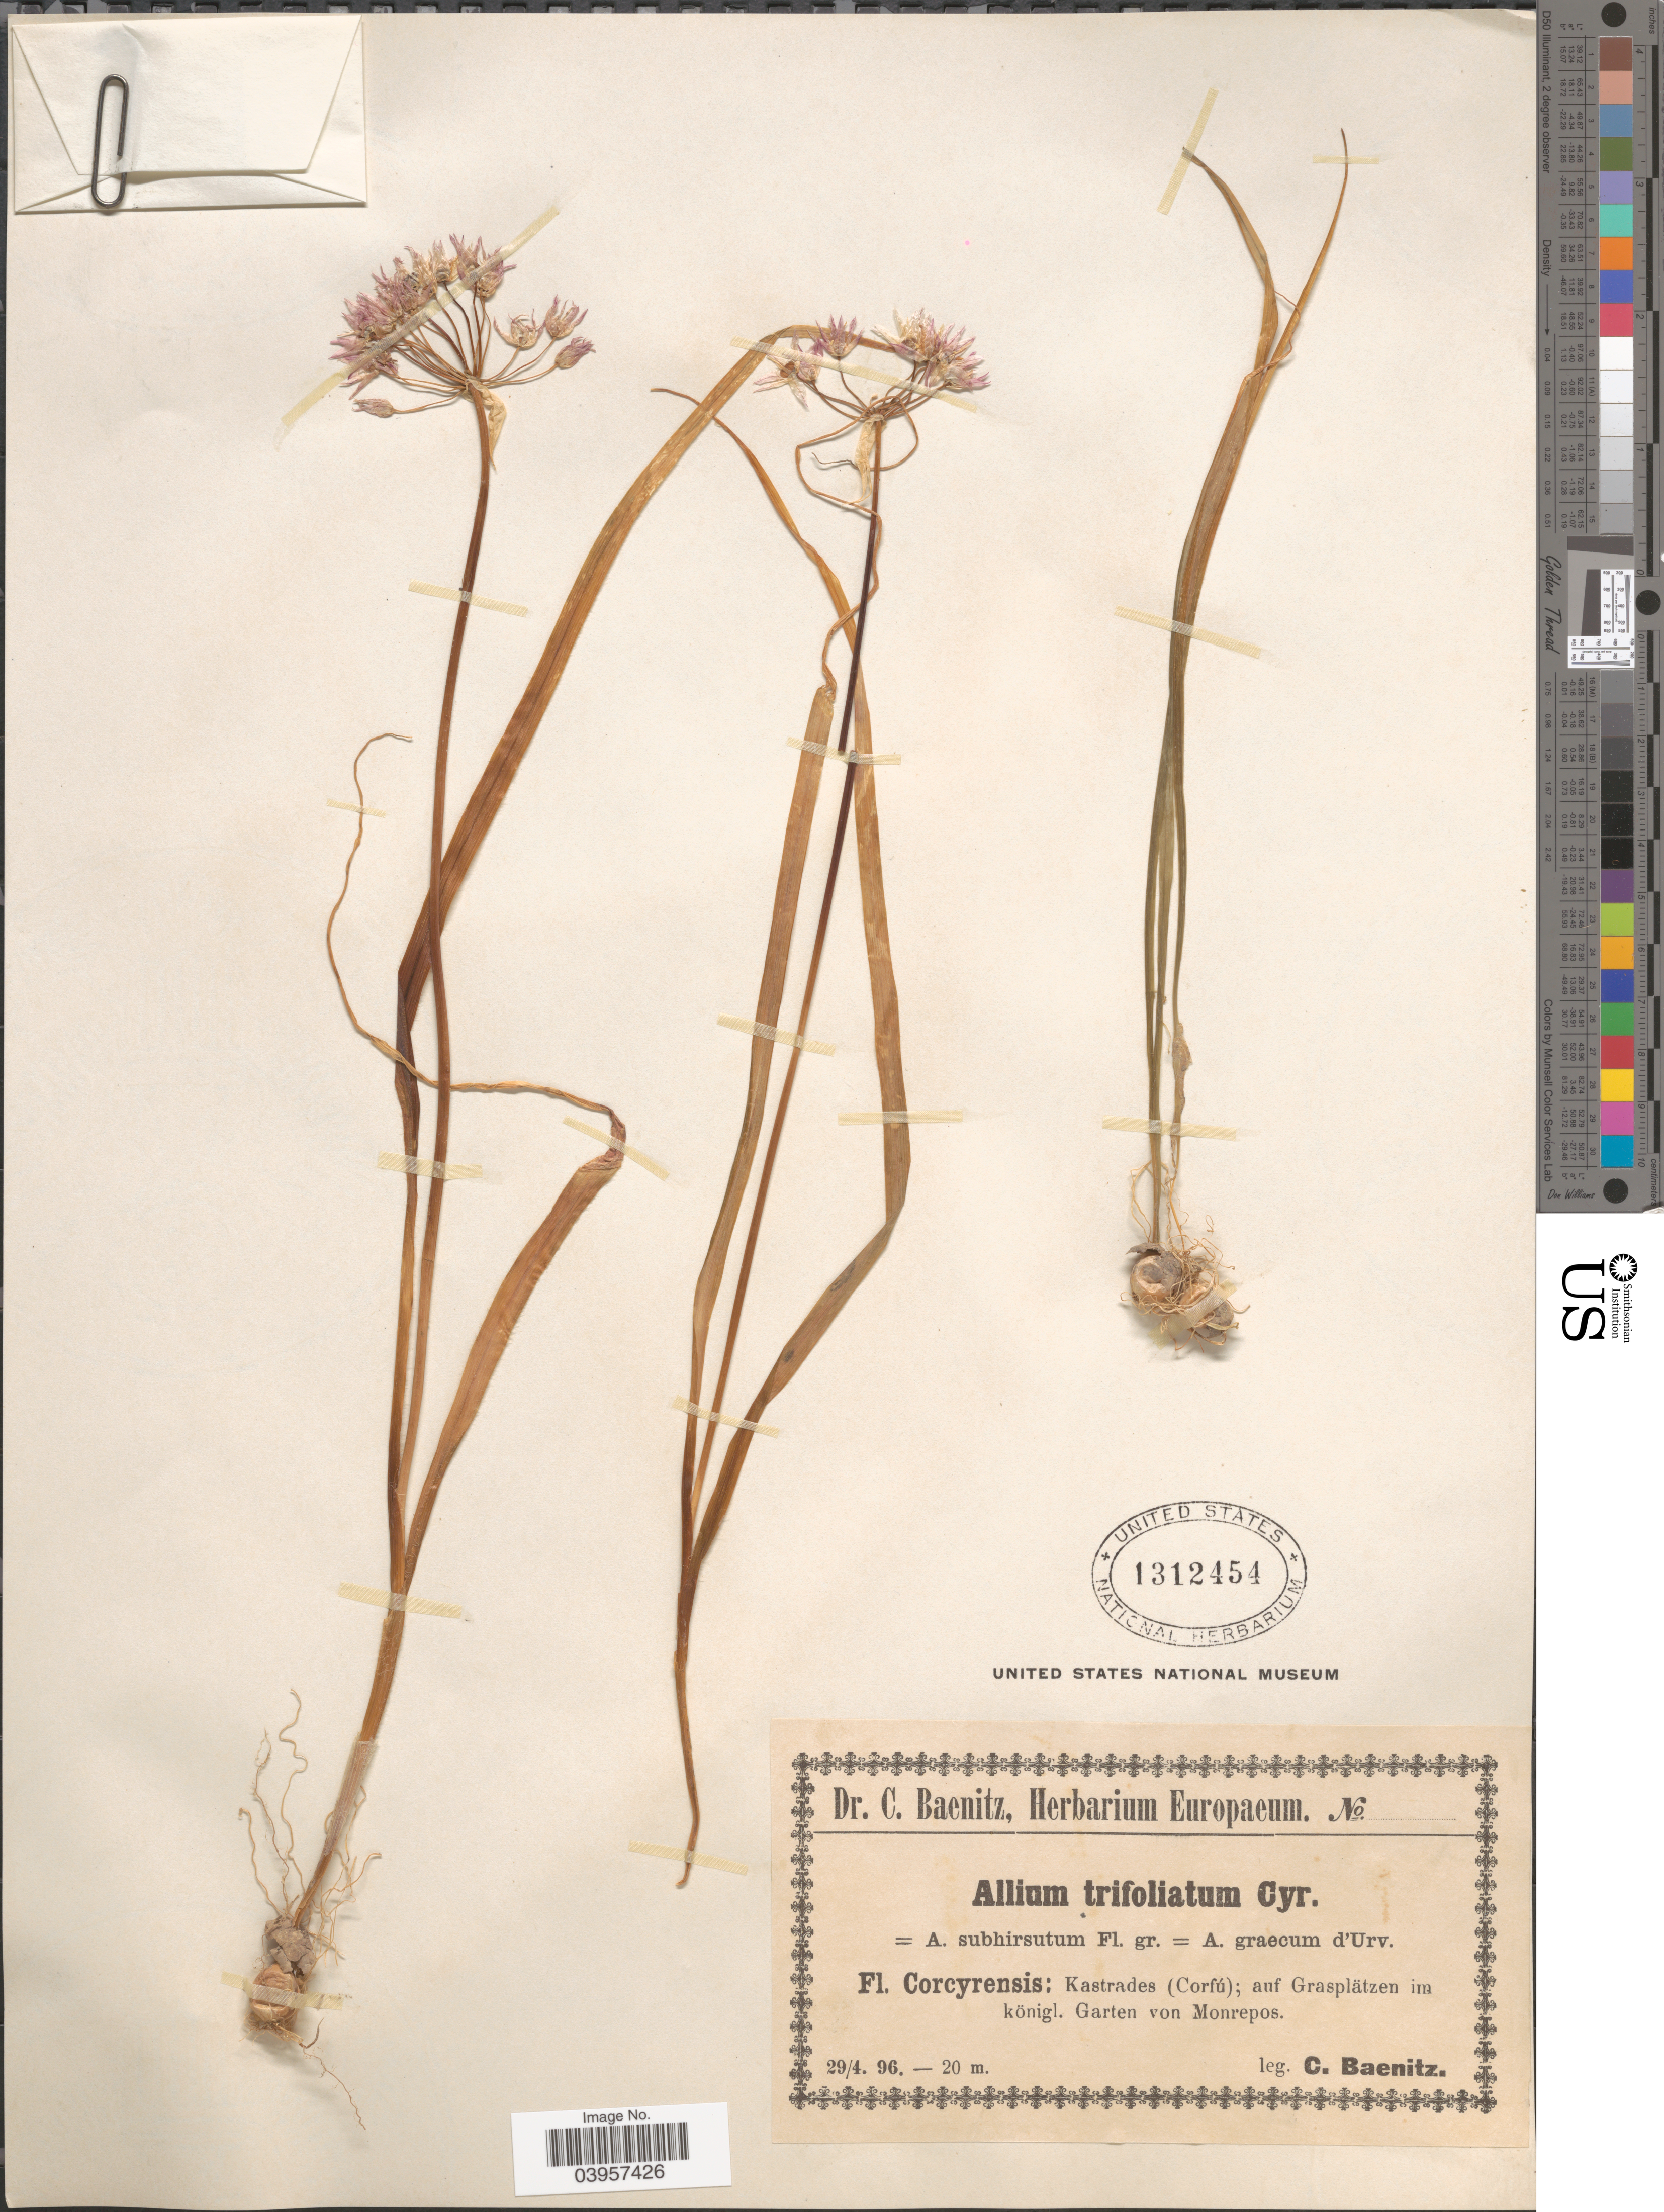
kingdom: Plantae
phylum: Tracheophyta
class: Liliopsida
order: Asparagales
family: Amaryllidaceae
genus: Allium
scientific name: Allium trifoliatum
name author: Cirillo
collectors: C. G. Baenitz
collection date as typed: Transcribed d/m/y: 29/4/96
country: Greece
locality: Corcyrensis: Kastrades (Corfú); auf Grasplätzen im königl. Garten von Monrepos.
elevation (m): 20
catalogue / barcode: US 1312454